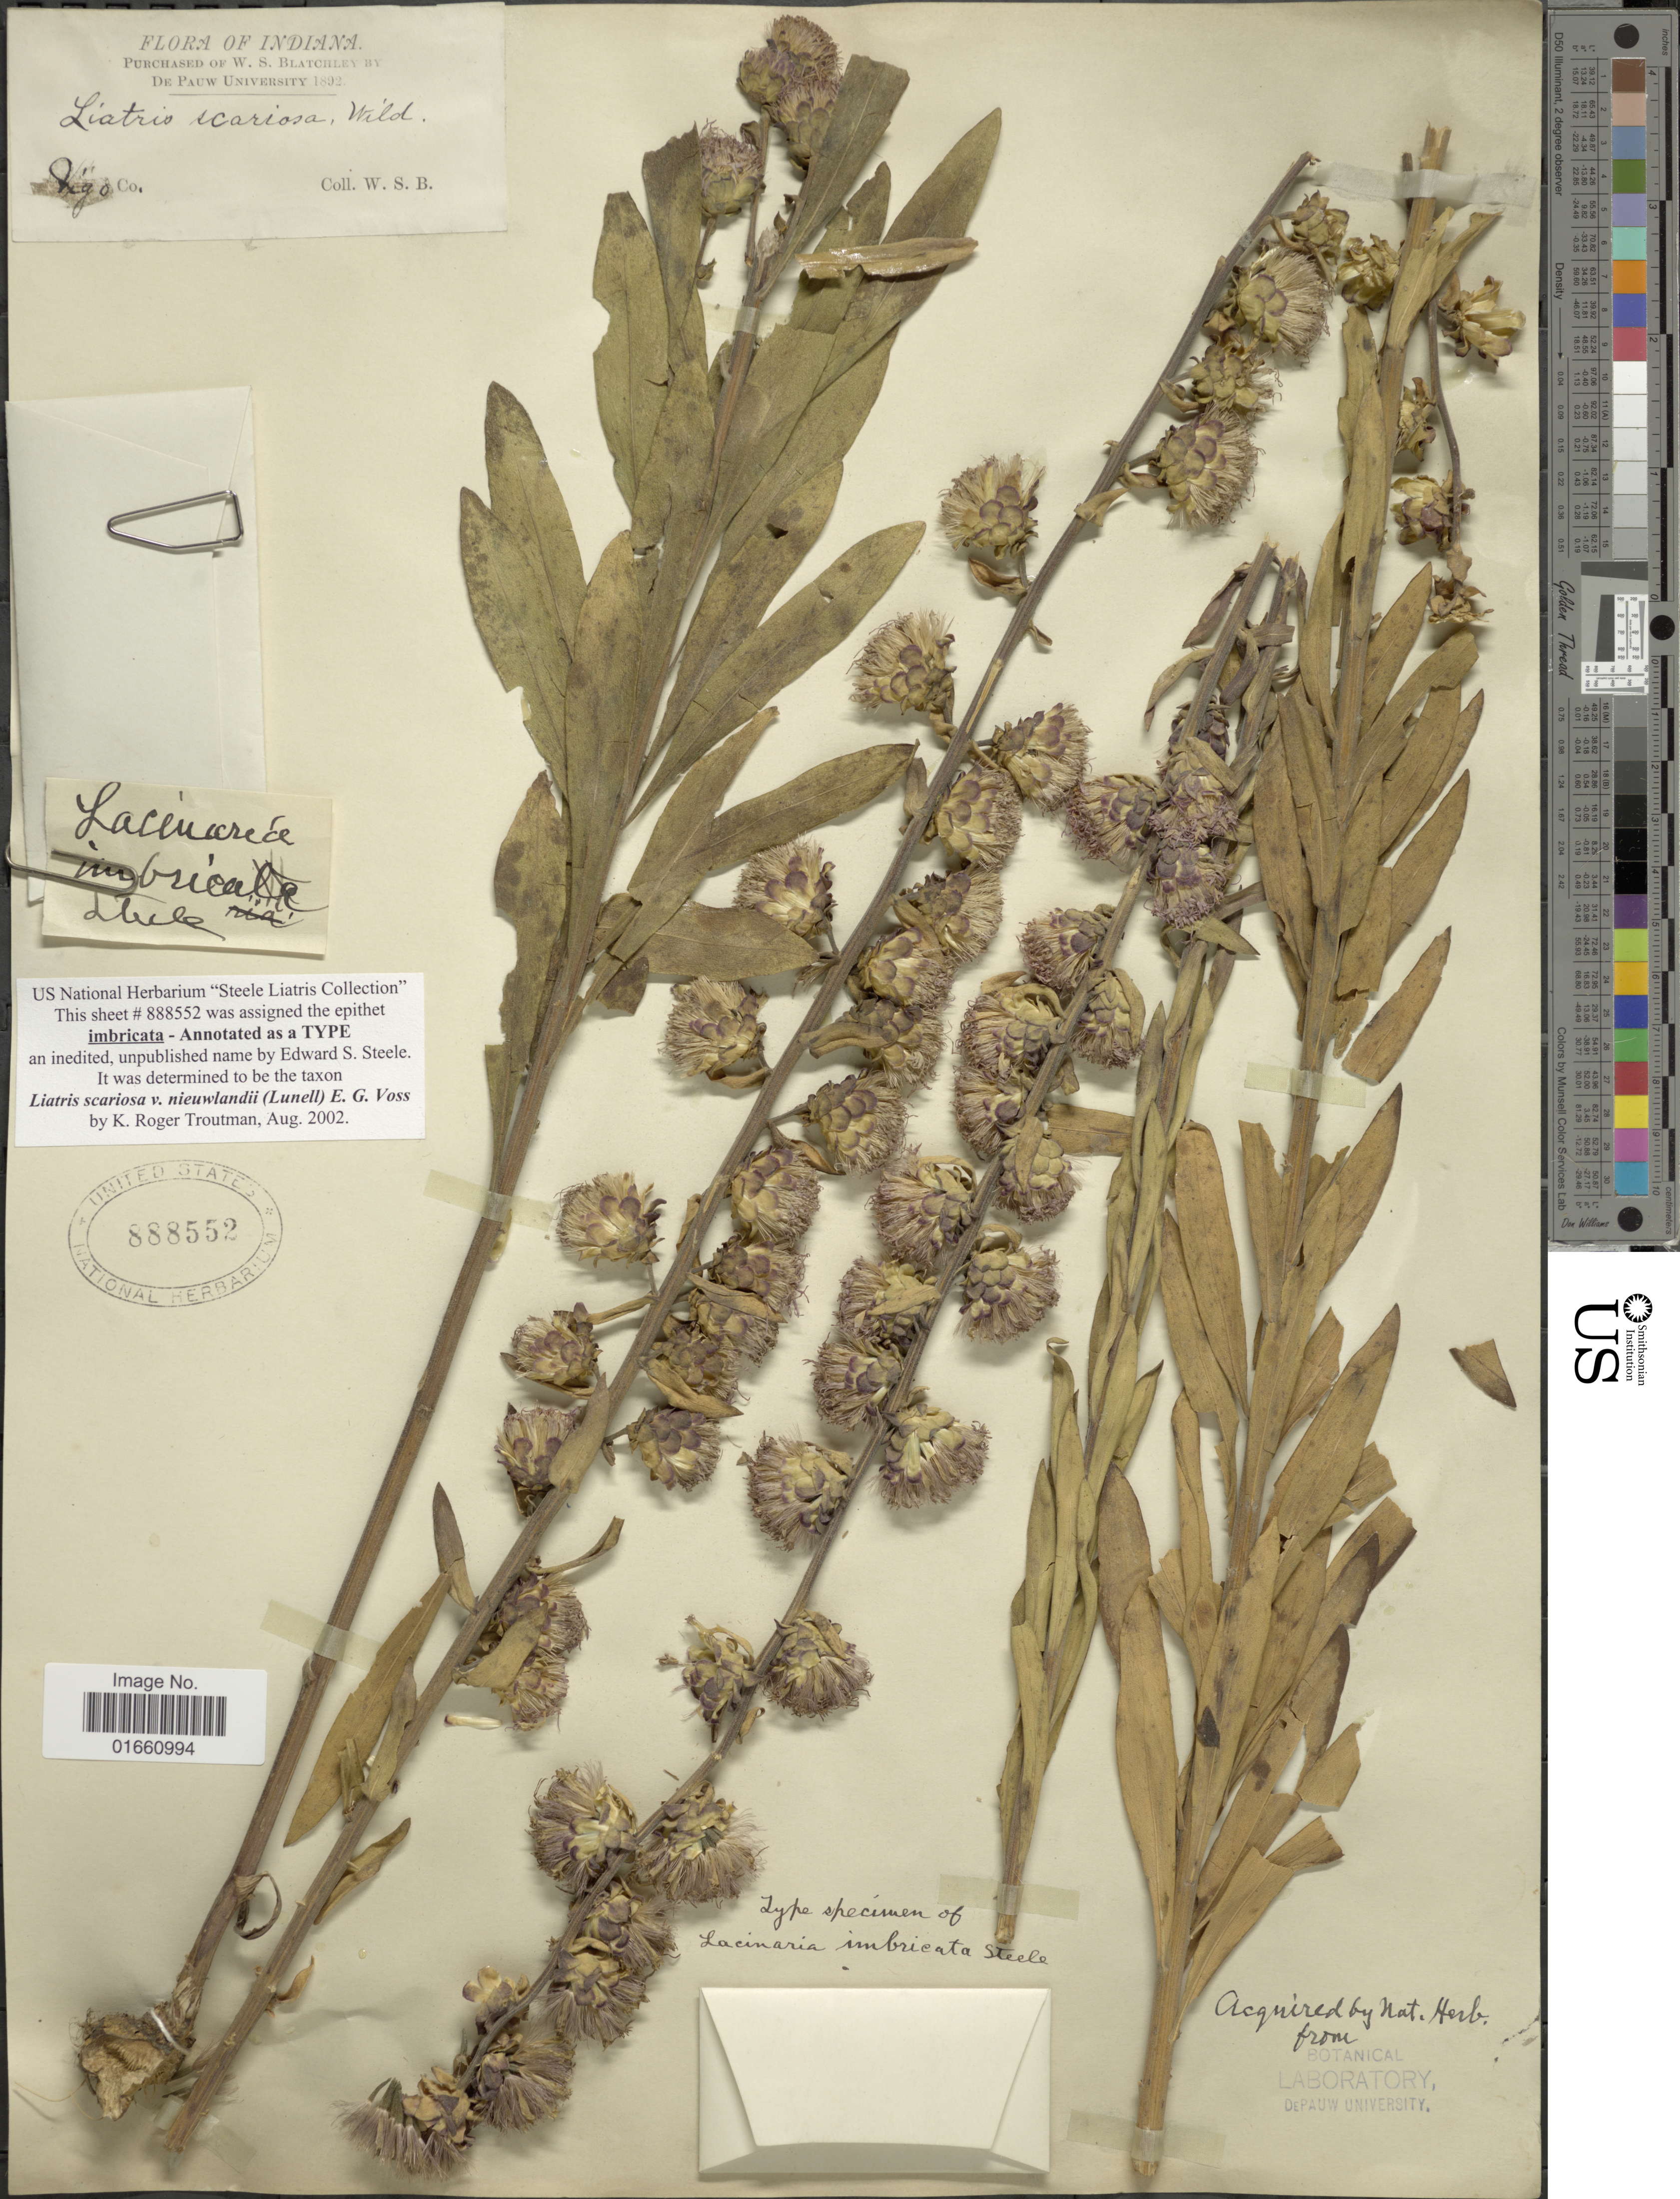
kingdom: Plantae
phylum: Tracheophyta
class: Magnoliopsida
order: Asterales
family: Asteraceae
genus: Liatris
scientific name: Liatris scariosa var. nieuwlandii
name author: (Lunell) E.G. Voss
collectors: W. Blatchley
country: United States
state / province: Indiana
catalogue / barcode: US 888552